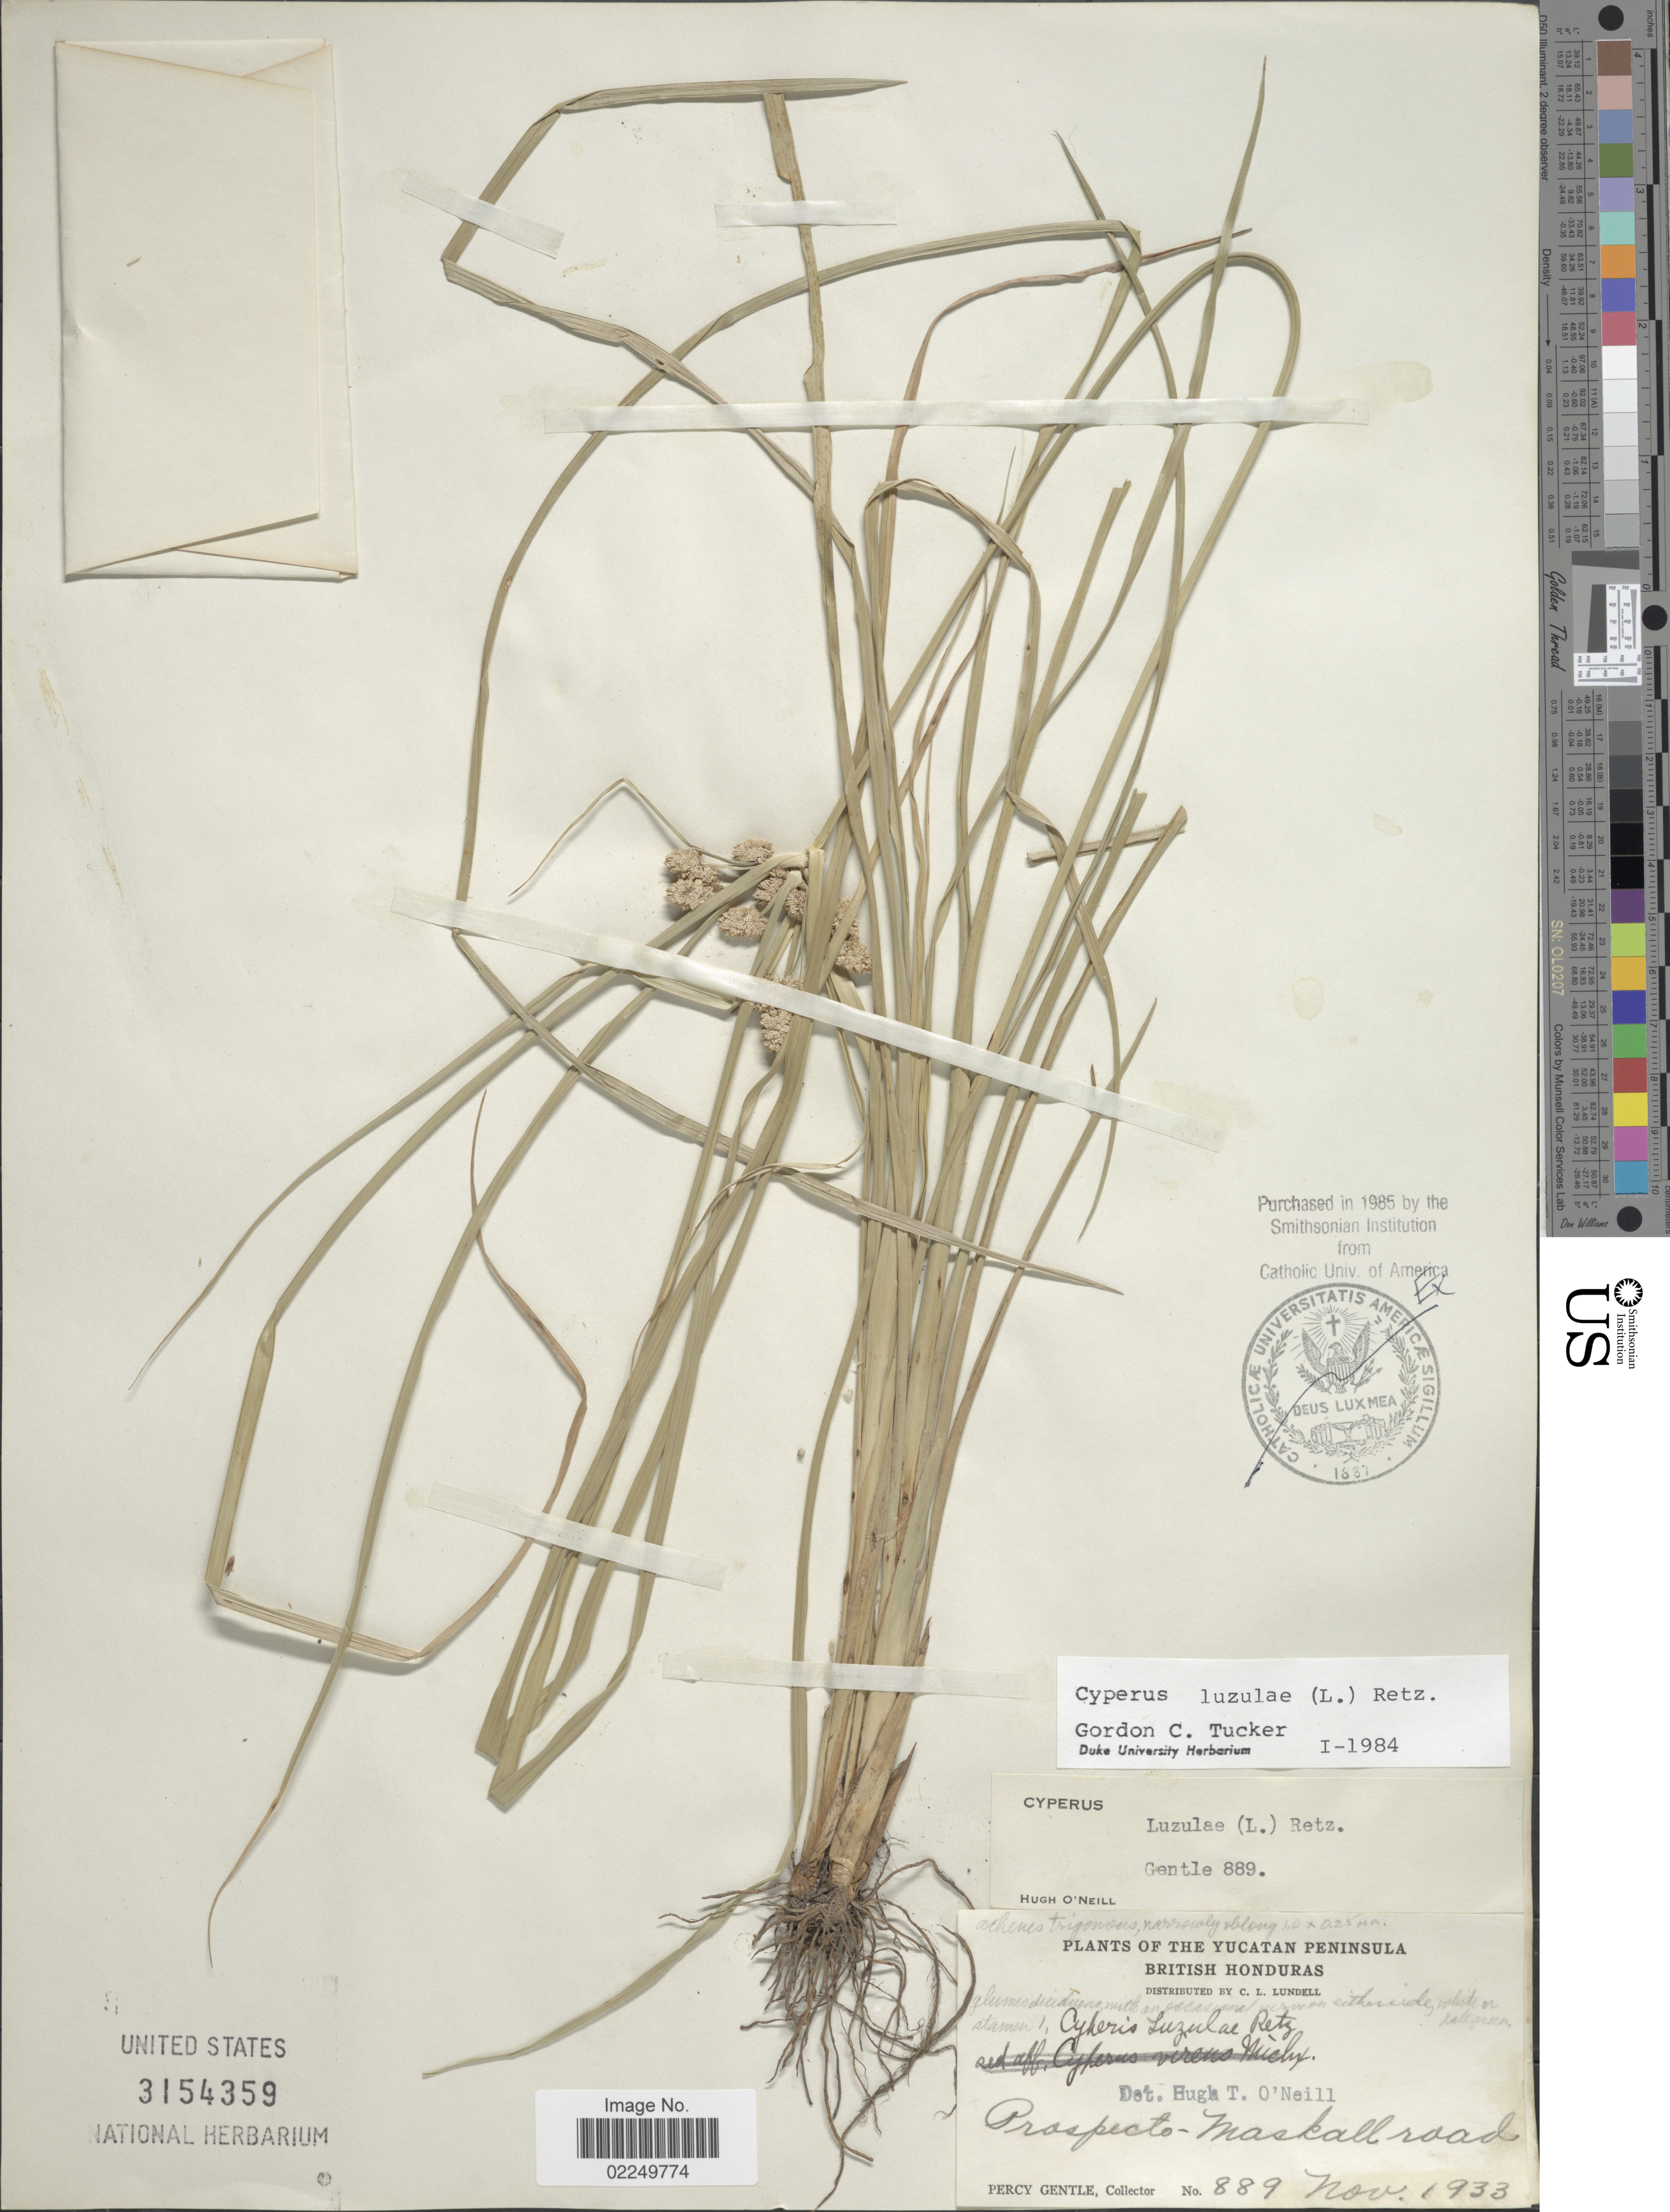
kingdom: Plantae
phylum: Tracheophyta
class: Liliopsida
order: Poales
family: Cyperaceae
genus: Cyperus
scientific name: Cyperus luzulae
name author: (L.) Rottb. ex Retz.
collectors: P. H. Gentle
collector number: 889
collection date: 1933-11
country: Belize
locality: The Yucatan Peninsula, British Honduras, Prospecto-Maskall road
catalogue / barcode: US 3154359